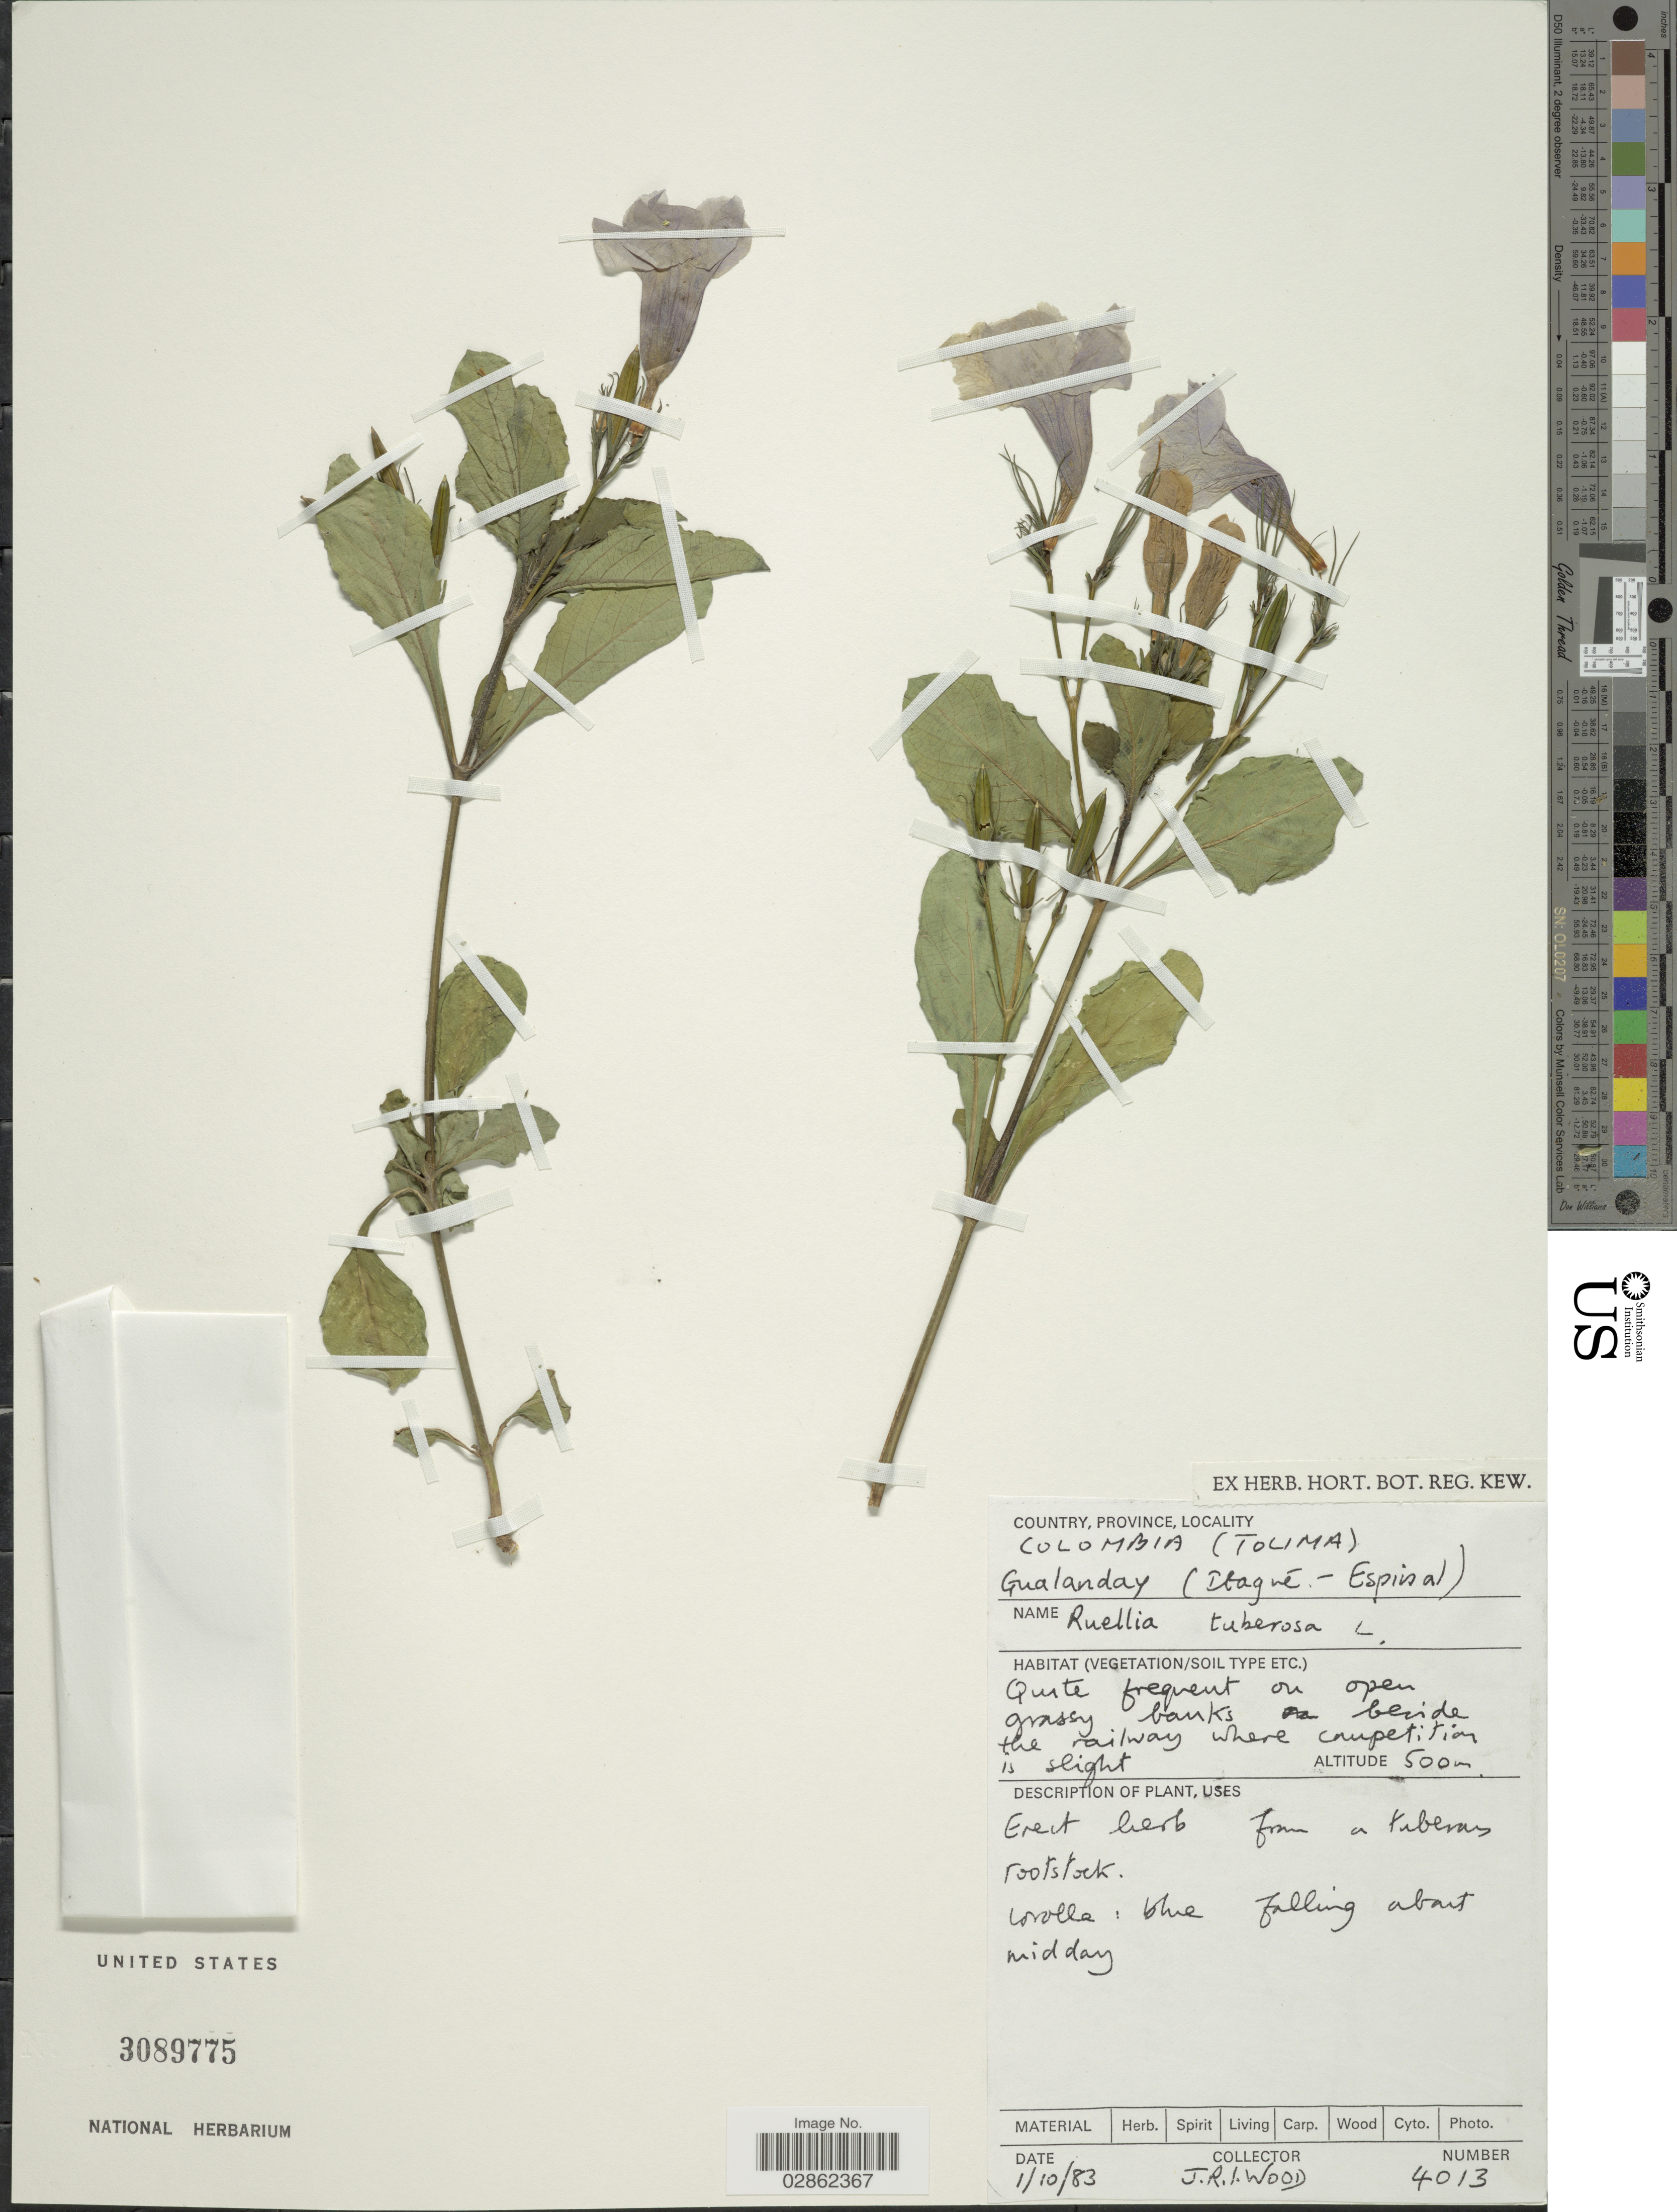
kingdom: Plantae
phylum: Tracheophyta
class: Magnoliopsida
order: Lamiales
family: Acanthaceae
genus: Ruellia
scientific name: Ruellia tuberosa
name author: L.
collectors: J. R. I. Wood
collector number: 4013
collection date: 1983-10-01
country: Colombia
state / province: Tolima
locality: Gualanday (Itagué-Espinal).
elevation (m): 500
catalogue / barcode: US 3089775